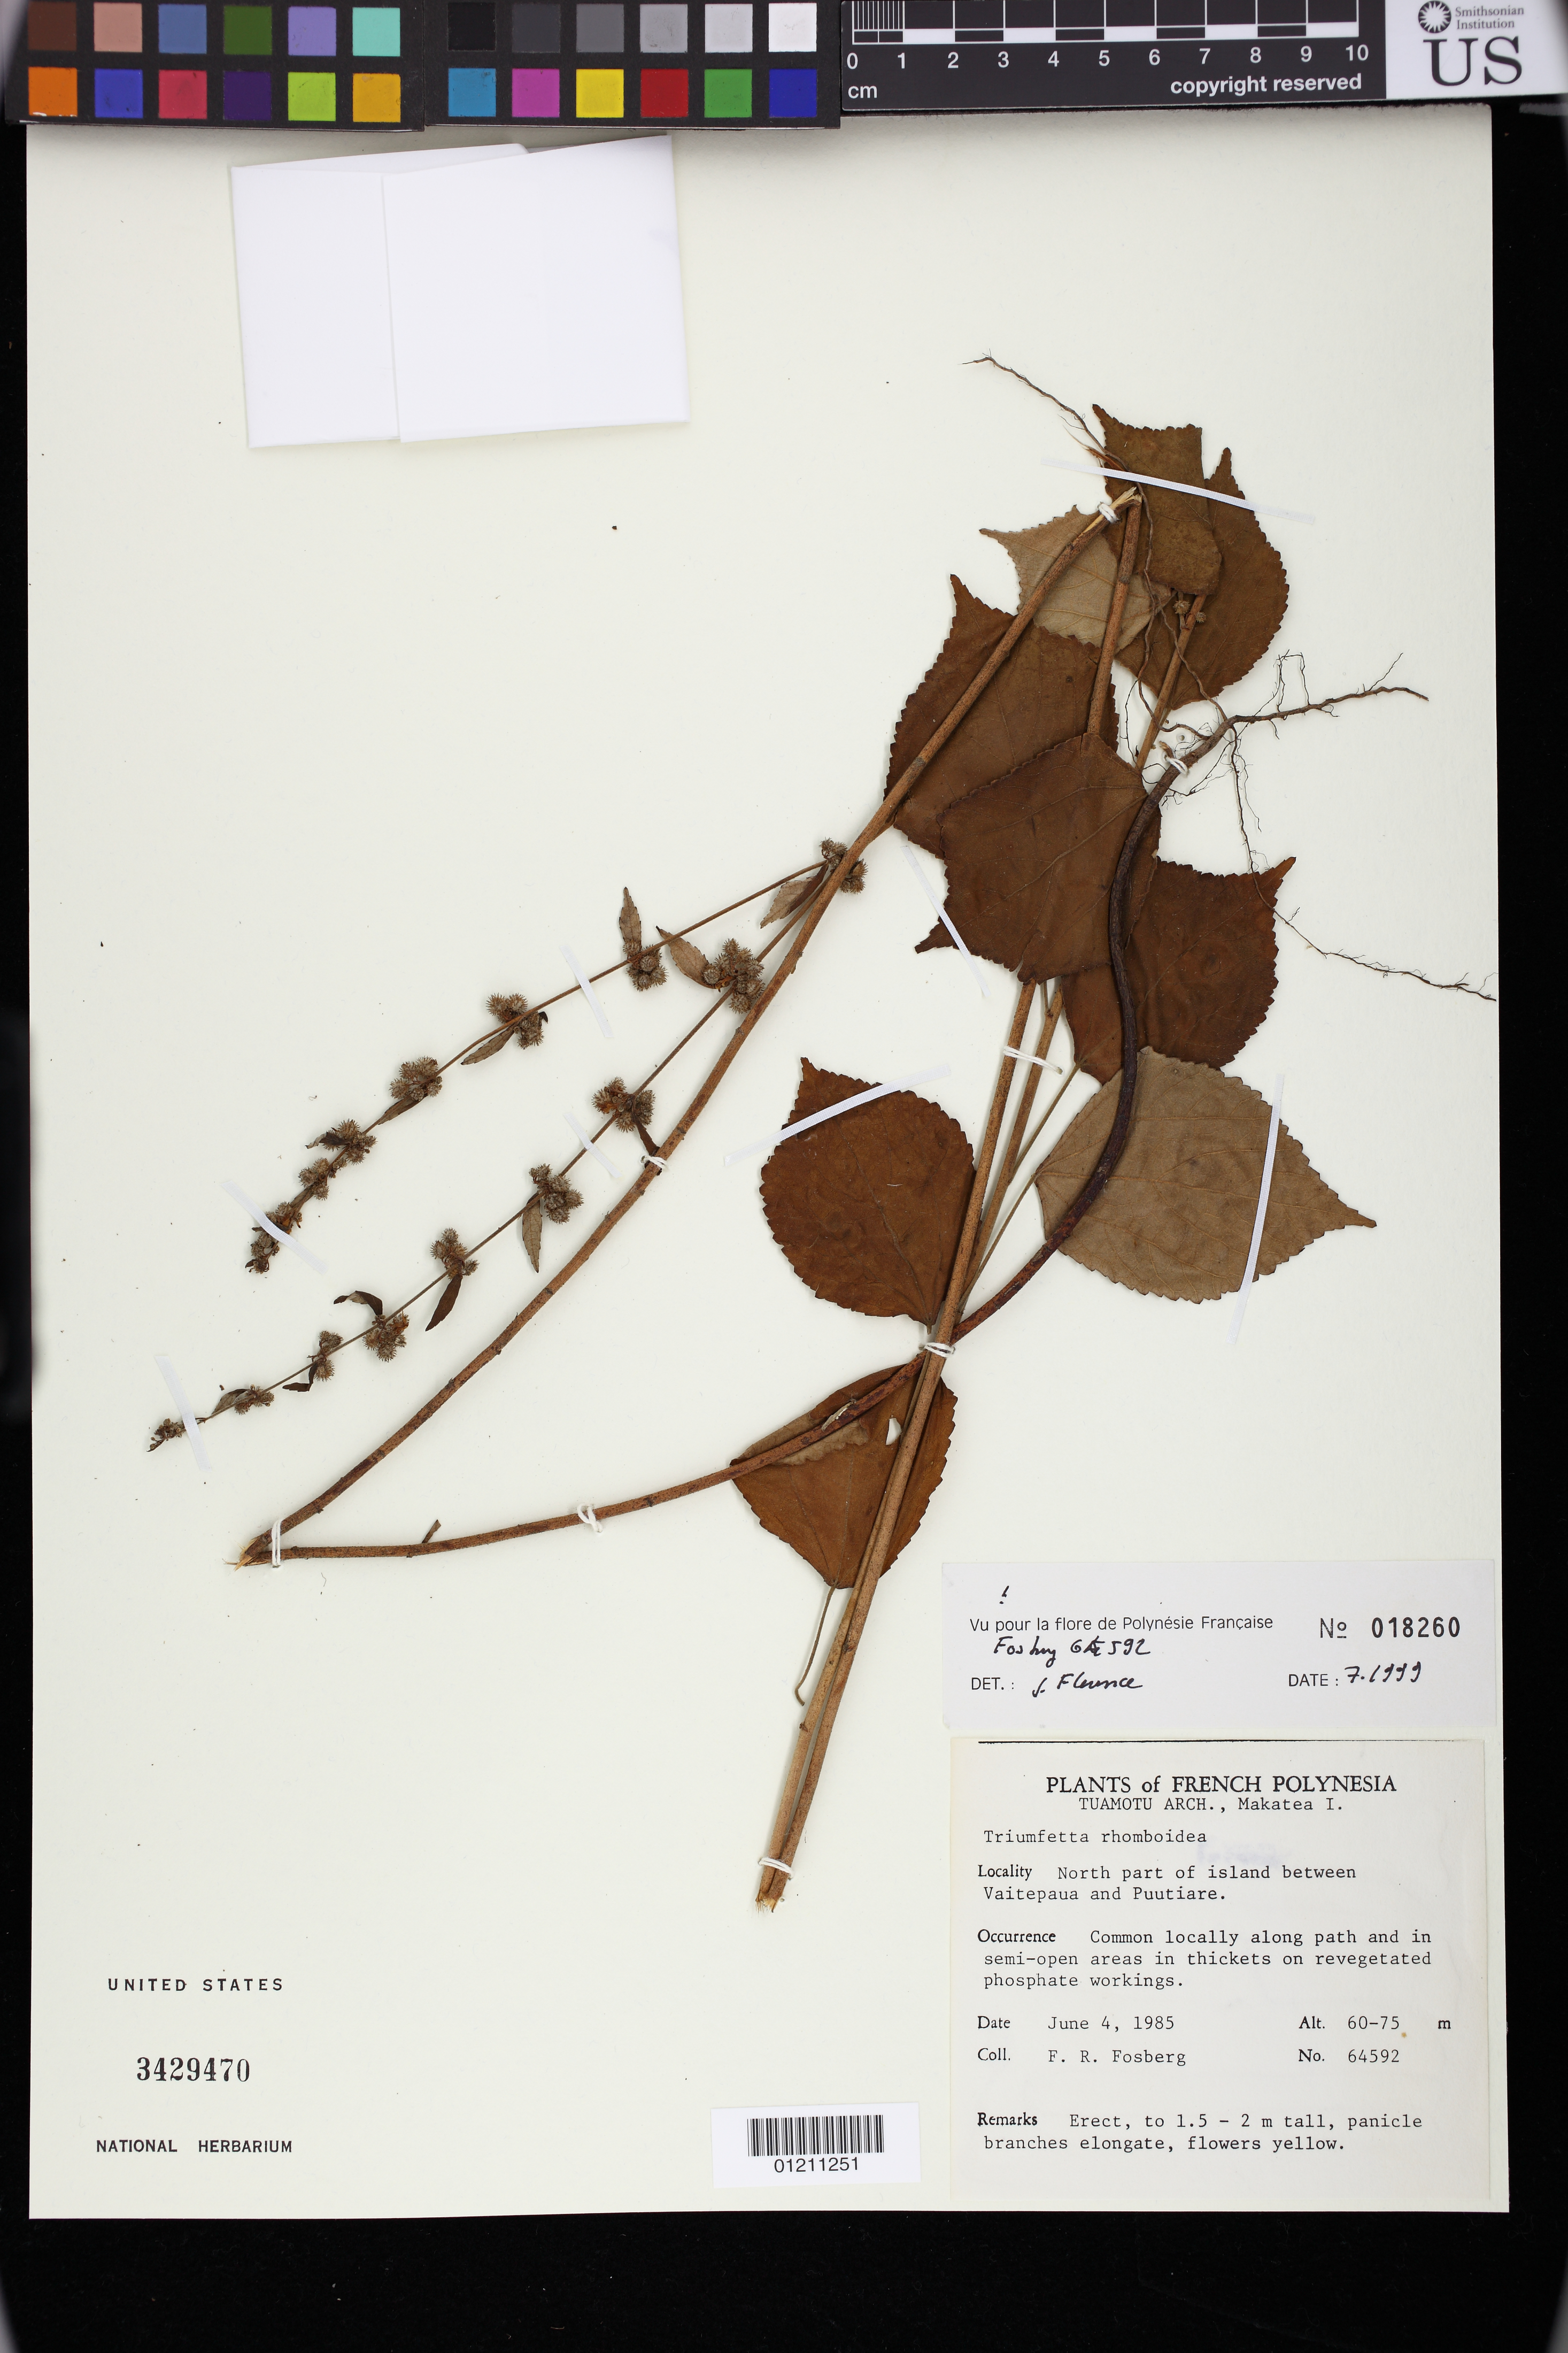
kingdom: Plantae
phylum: Tracheophyta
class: Magnoliopsida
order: Malvales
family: Malvaceae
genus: Triumfetta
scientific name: Triumfetta rhomboidea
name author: Jacq.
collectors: F. R. Fosberg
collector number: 64592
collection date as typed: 06 Apr 1985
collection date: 1985-04-06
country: French Polynesia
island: Makatea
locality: Makatea I. North part of island between Vaitepaua and Puutiare.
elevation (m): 60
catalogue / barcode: US 3429470